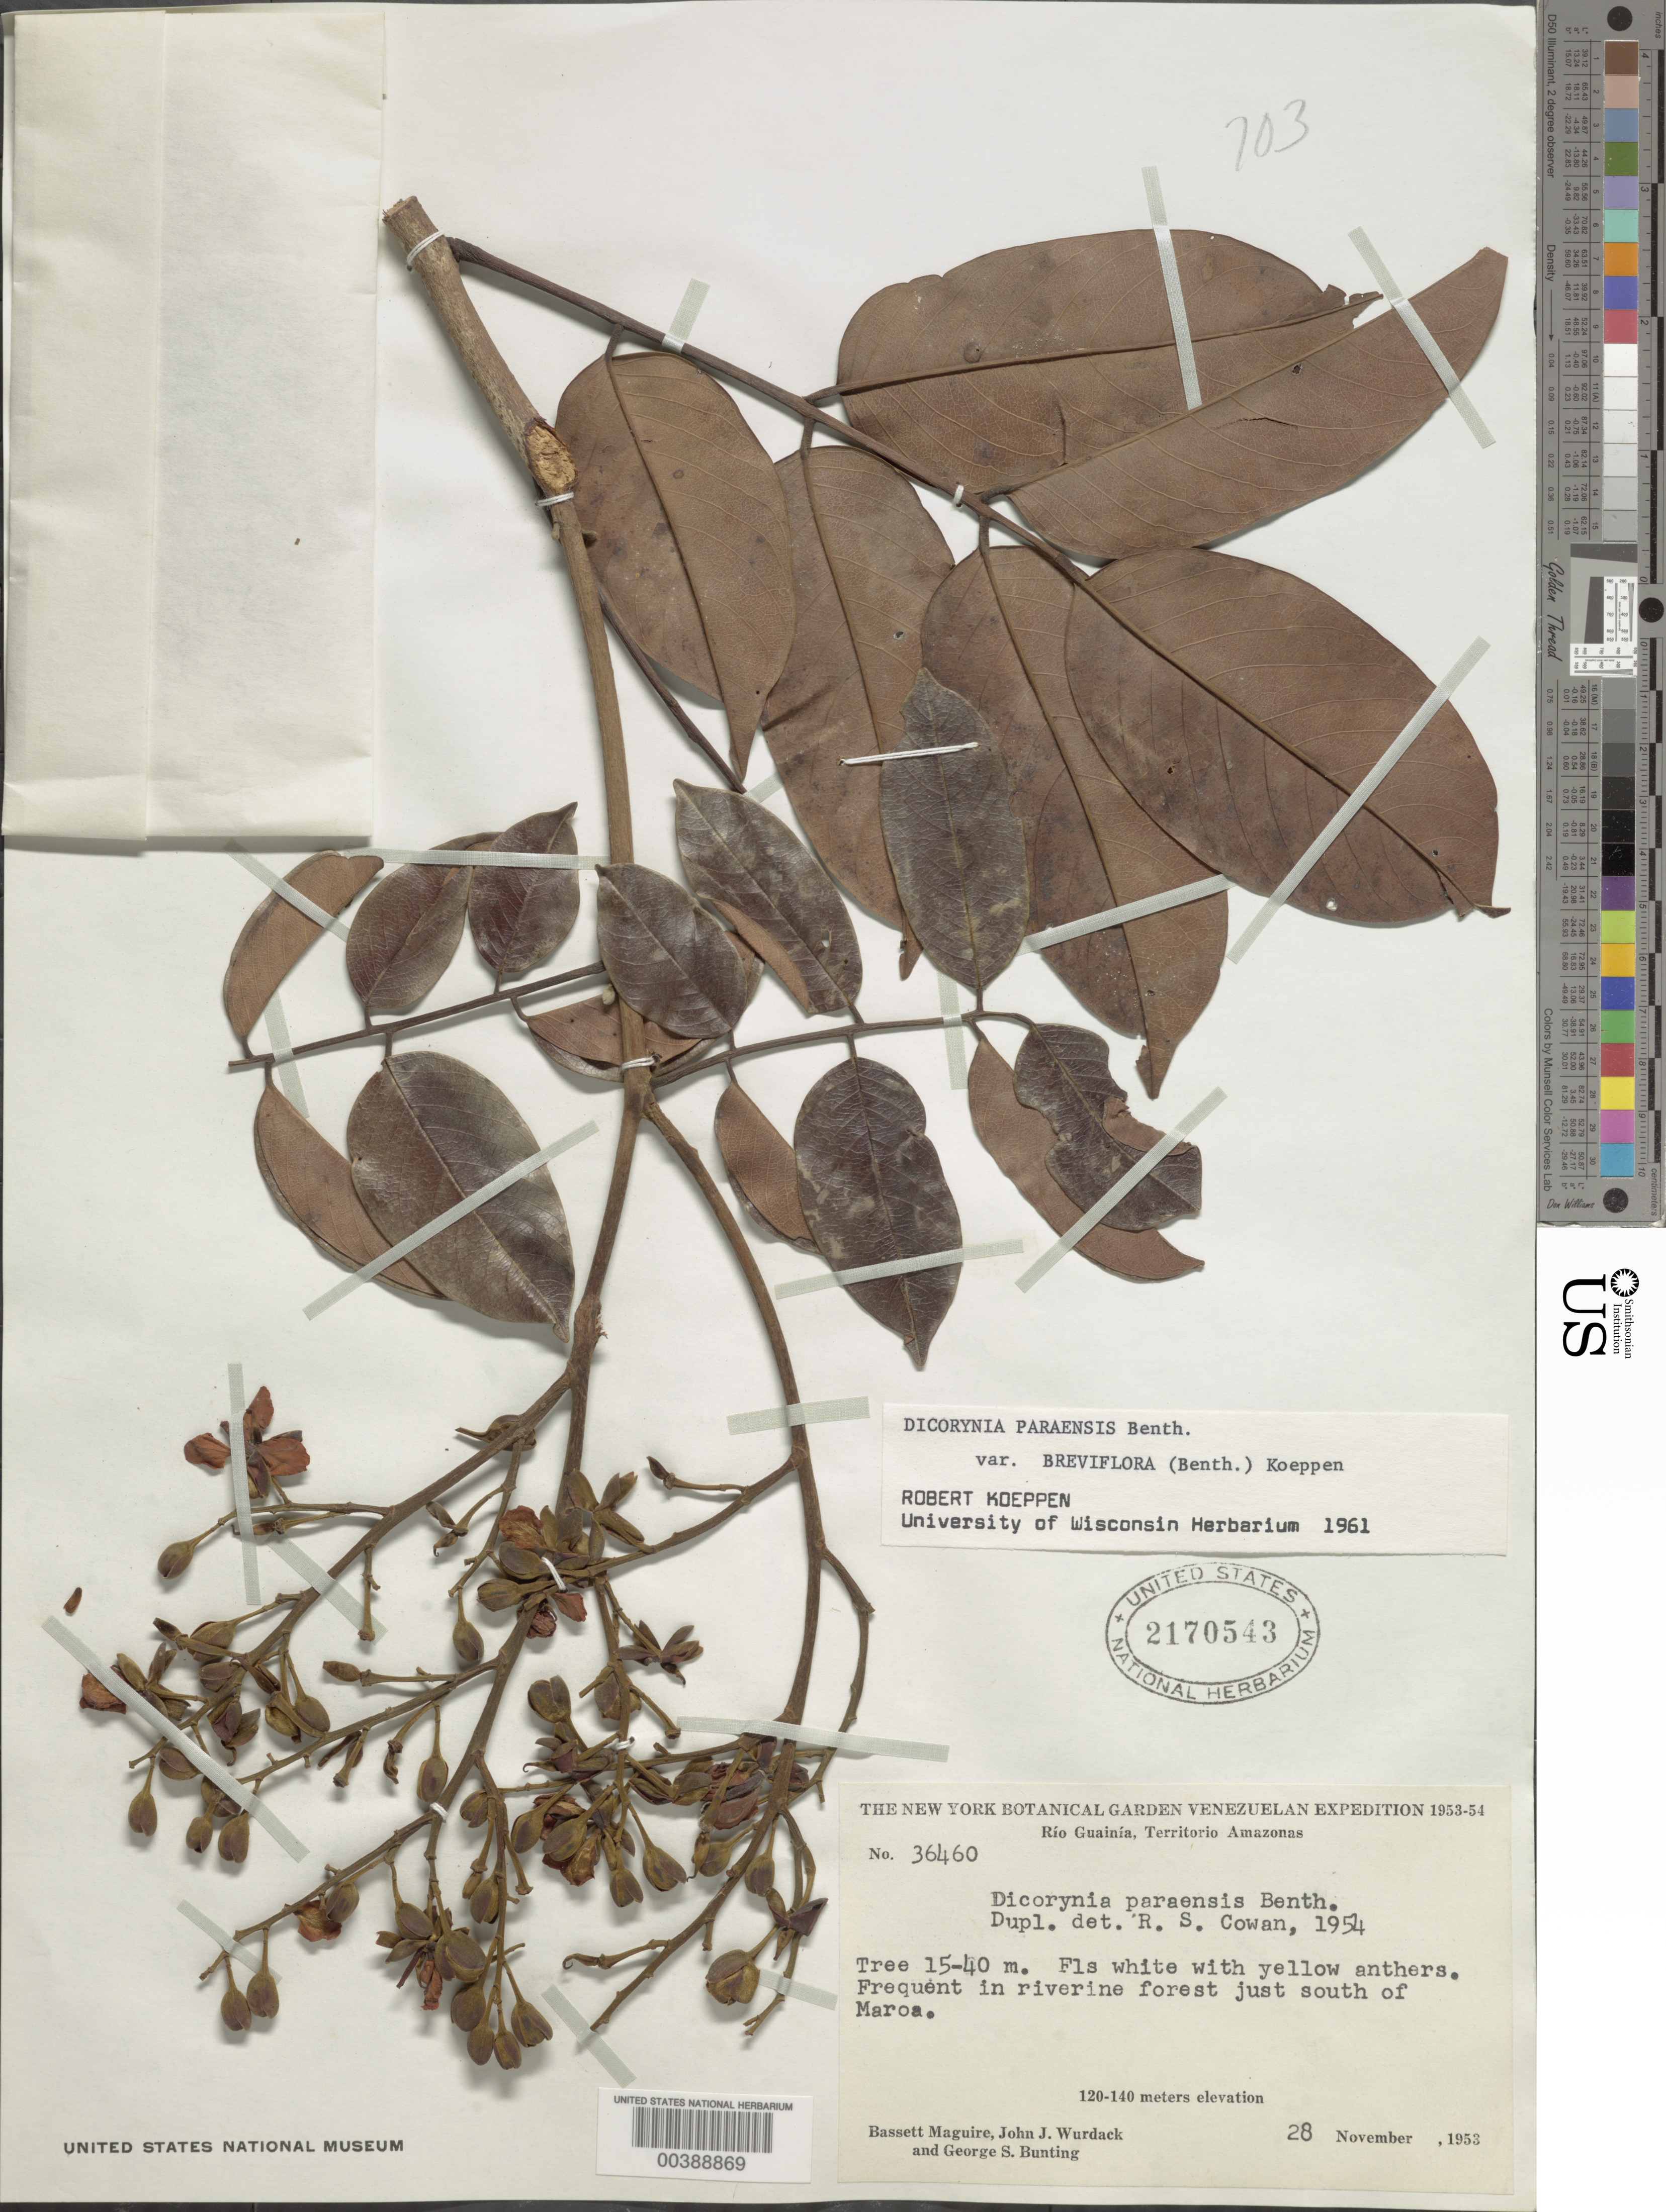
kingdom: Plantae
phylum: Tracheophyta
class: Magnoliopsida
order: Fabales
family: Fabaceae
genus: Dicorynia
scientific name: Dicorynia paraensis var. uaupensis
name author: (Spruce ex Benth.) R.C. Koeppen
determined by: Falcão, Marcus J.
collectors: B. Maguire, J. J. Wurdack & G. S. Bunting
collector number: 36460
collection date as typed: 28 Nov 1953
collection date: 1953-11-28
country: Venezuela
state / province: Amazonas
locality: Just s of maroa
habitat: In riverine forest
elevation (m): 120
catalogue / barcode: US 2170543